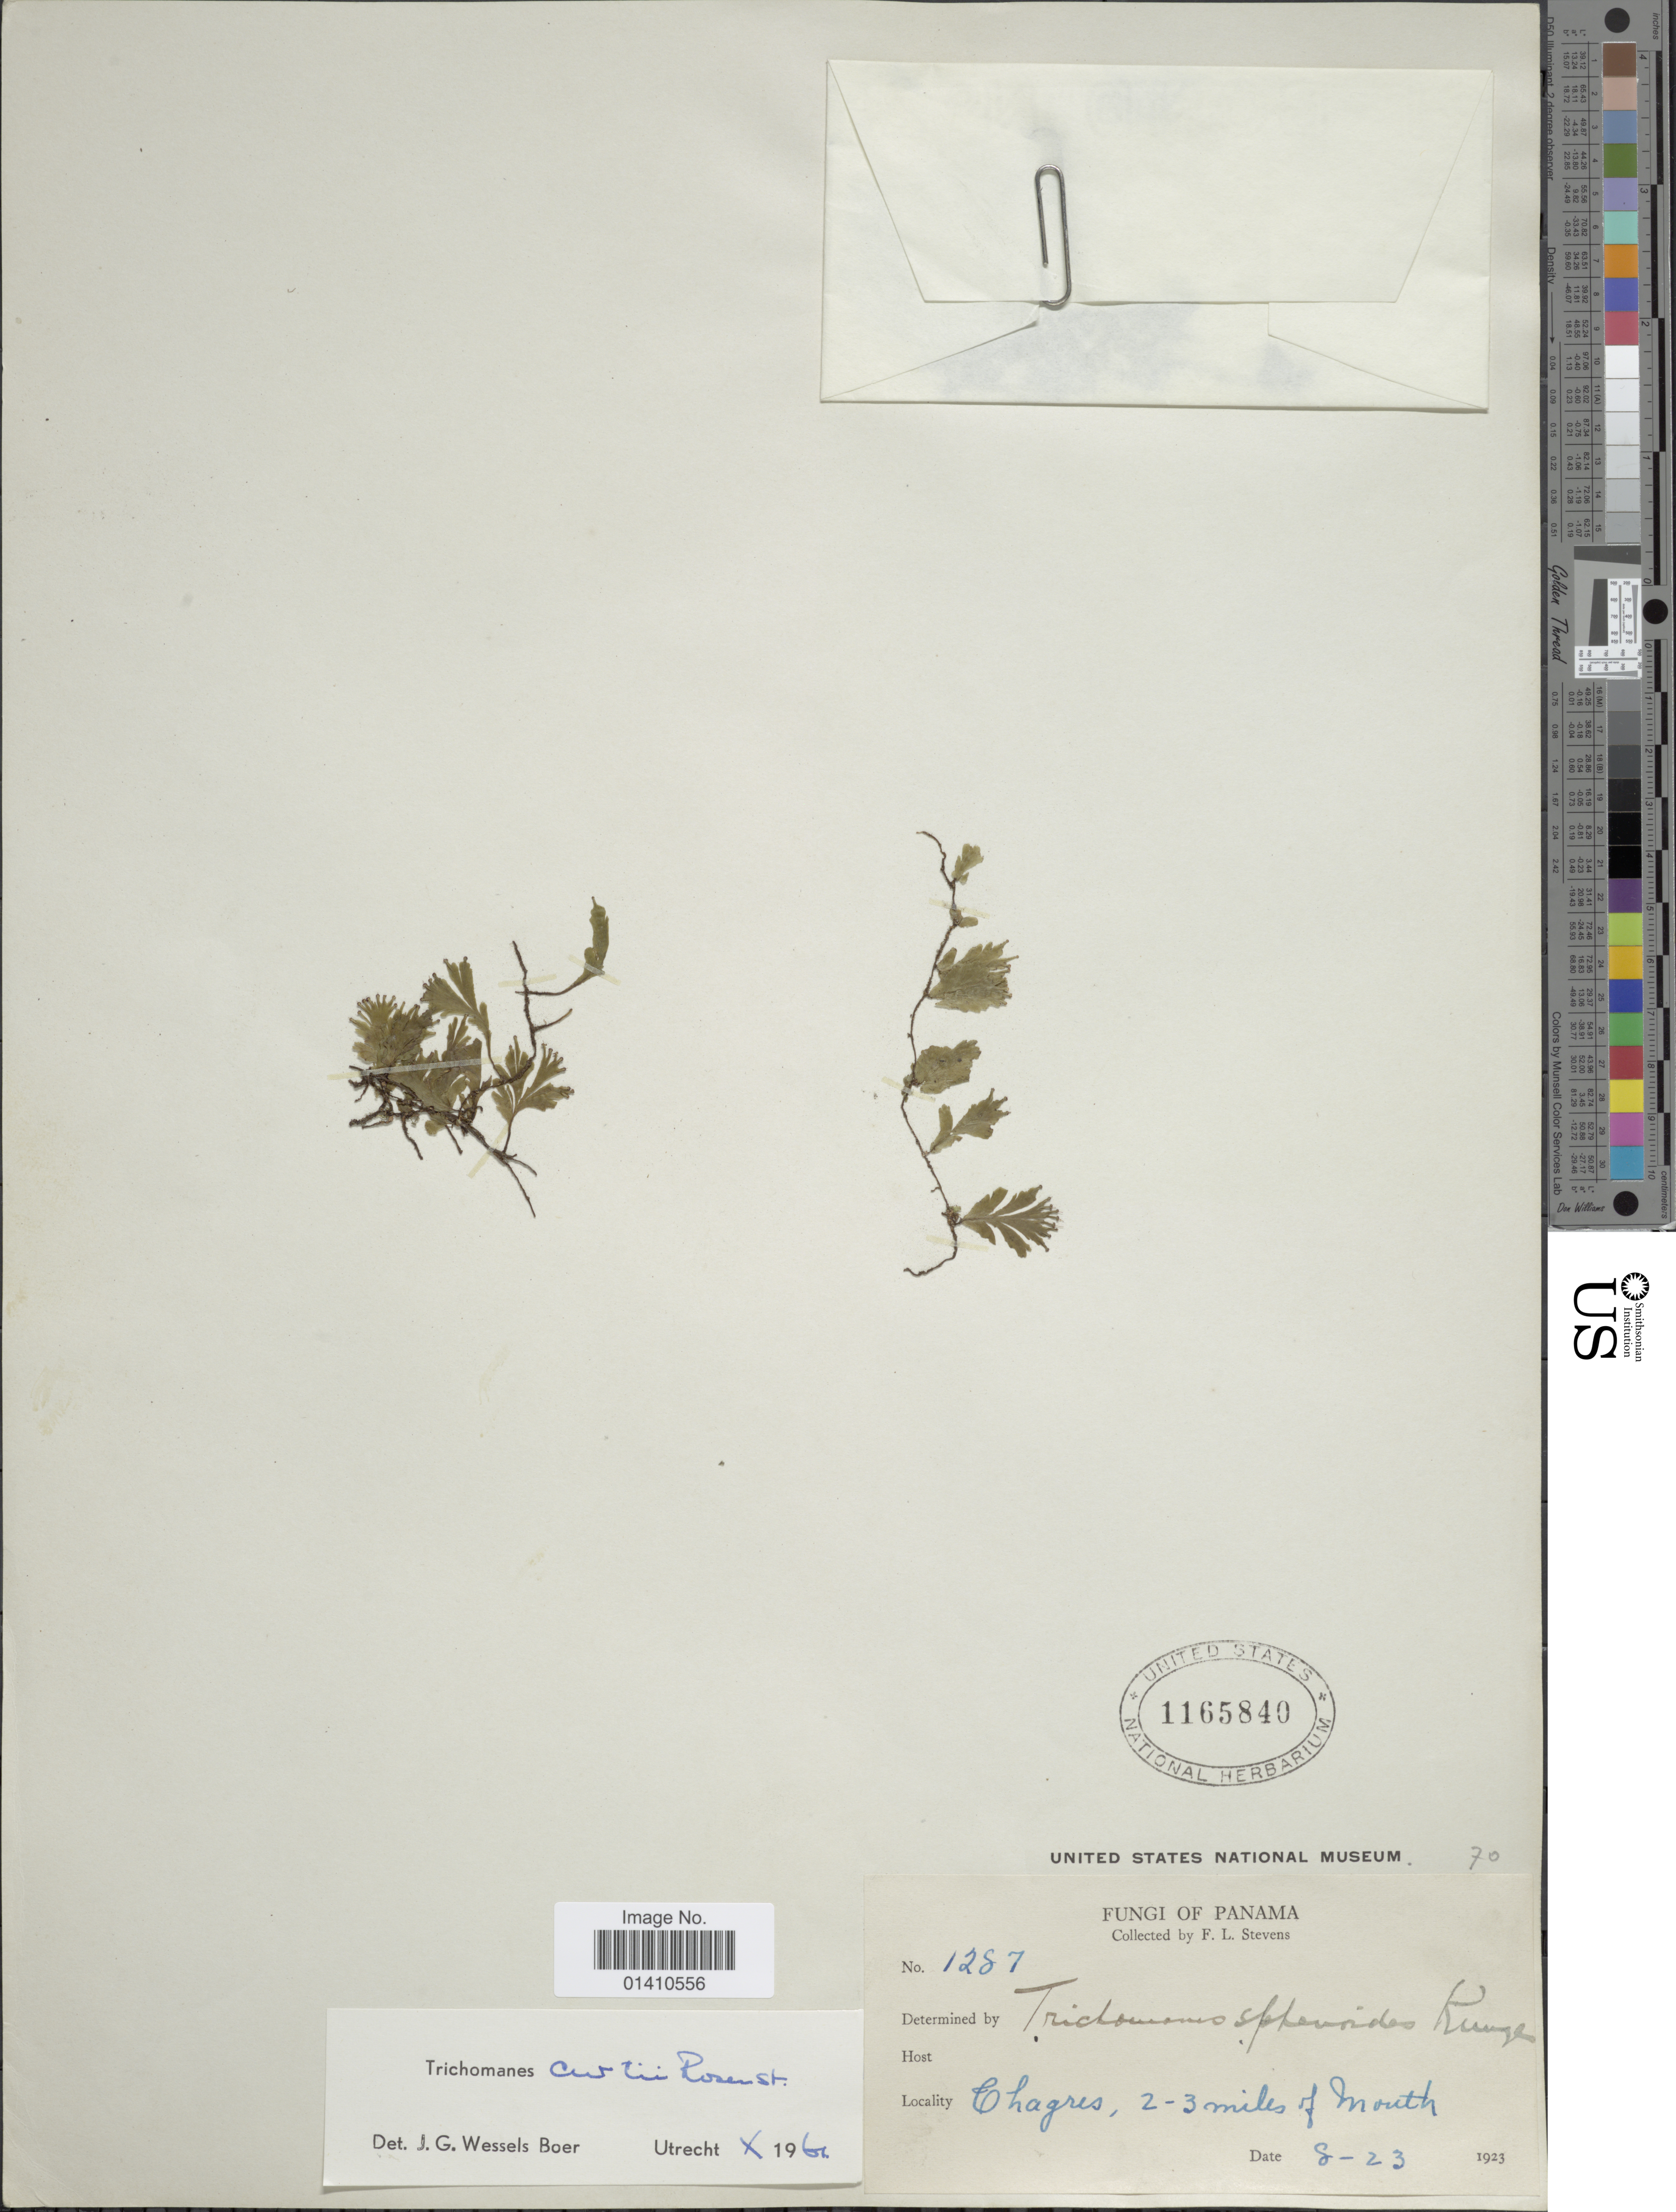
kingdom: Plantae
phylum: Tracheophyta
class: Polypodiopsida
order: Hymenophyllales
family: Hymenophyllaceae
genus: Didymoglossum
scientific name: Didymoglossum curtii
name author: (Rosenst.) Pic. Serm.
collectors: F. L. Stevens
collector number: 1287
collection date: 1923-08-23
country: Panama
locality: Chagres, 2-3 miles of Mouth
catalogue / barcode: US 1165840